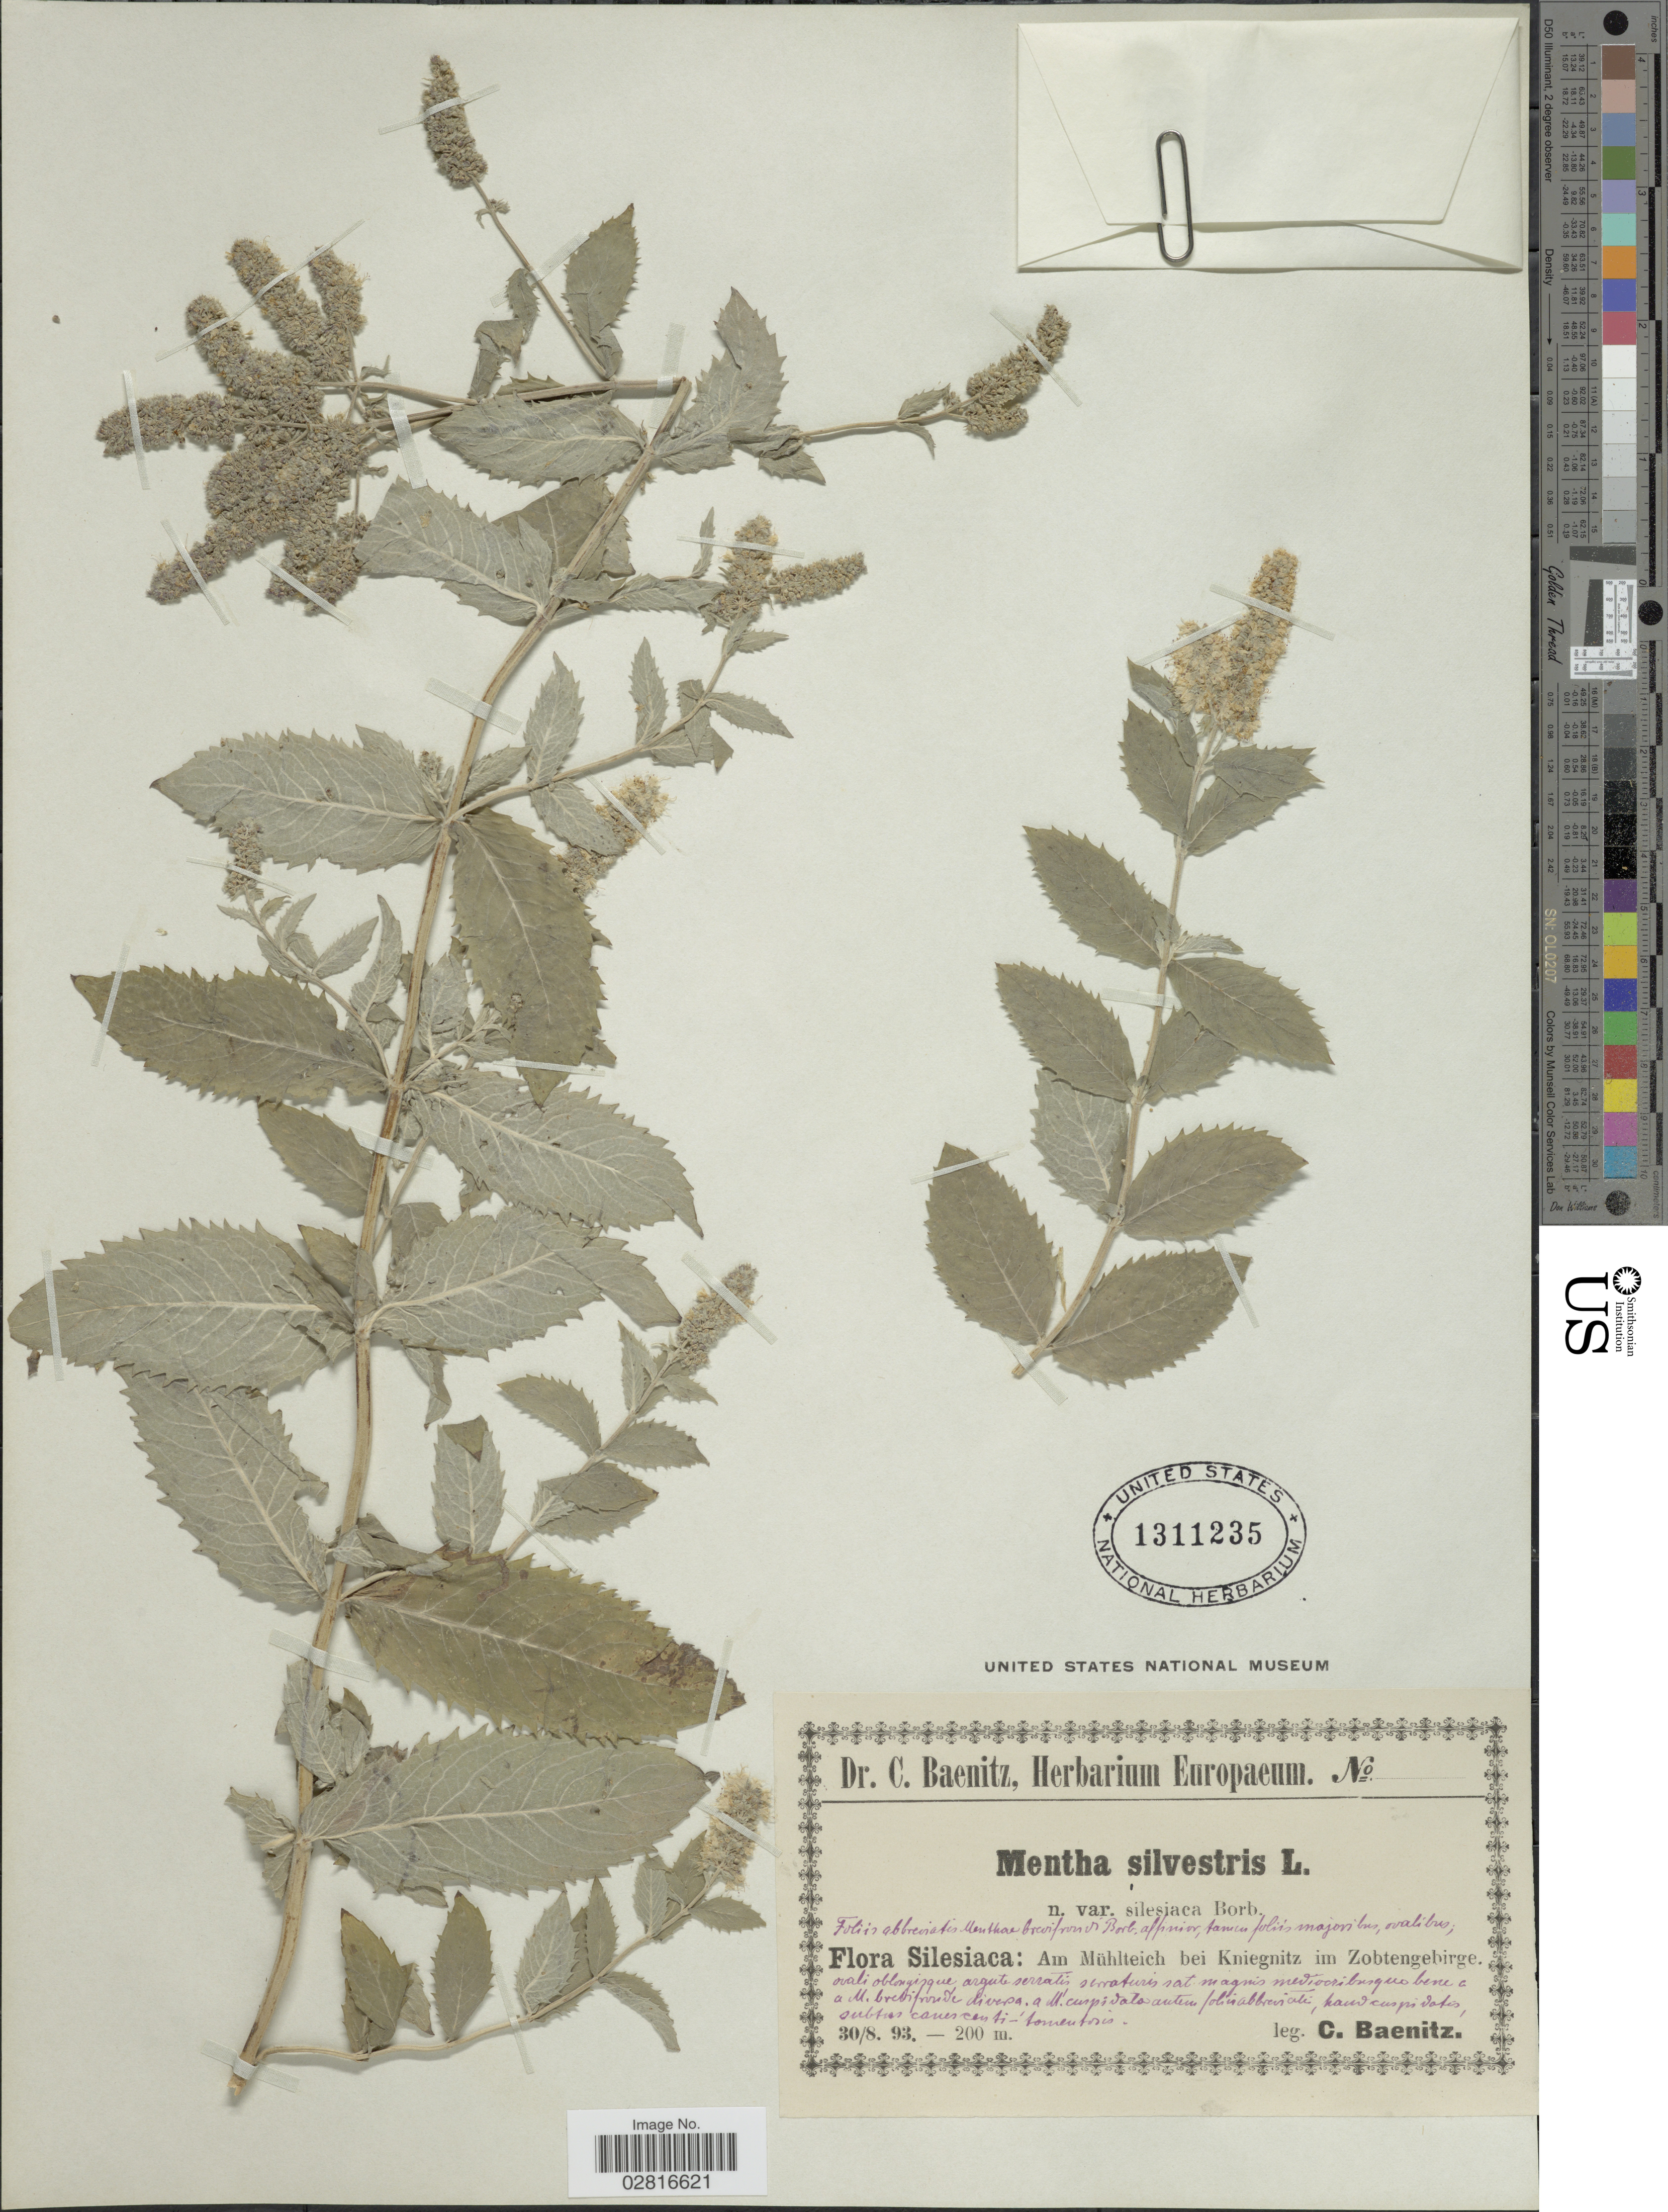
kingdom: Plantae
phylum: Tracheophyta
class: Magnoliopsida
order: Lamiales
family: Lamiaceae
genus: Mentha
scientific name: Mentha sylvestris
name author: L.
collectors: C. G. Baenitz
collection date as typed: Transcribed d/m/y: 30/8/93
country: Poland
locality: Silesiaca: Am Mühlteich bei Kniegnitz im Zobtengebirge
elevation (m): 200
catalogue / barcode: US 1311235